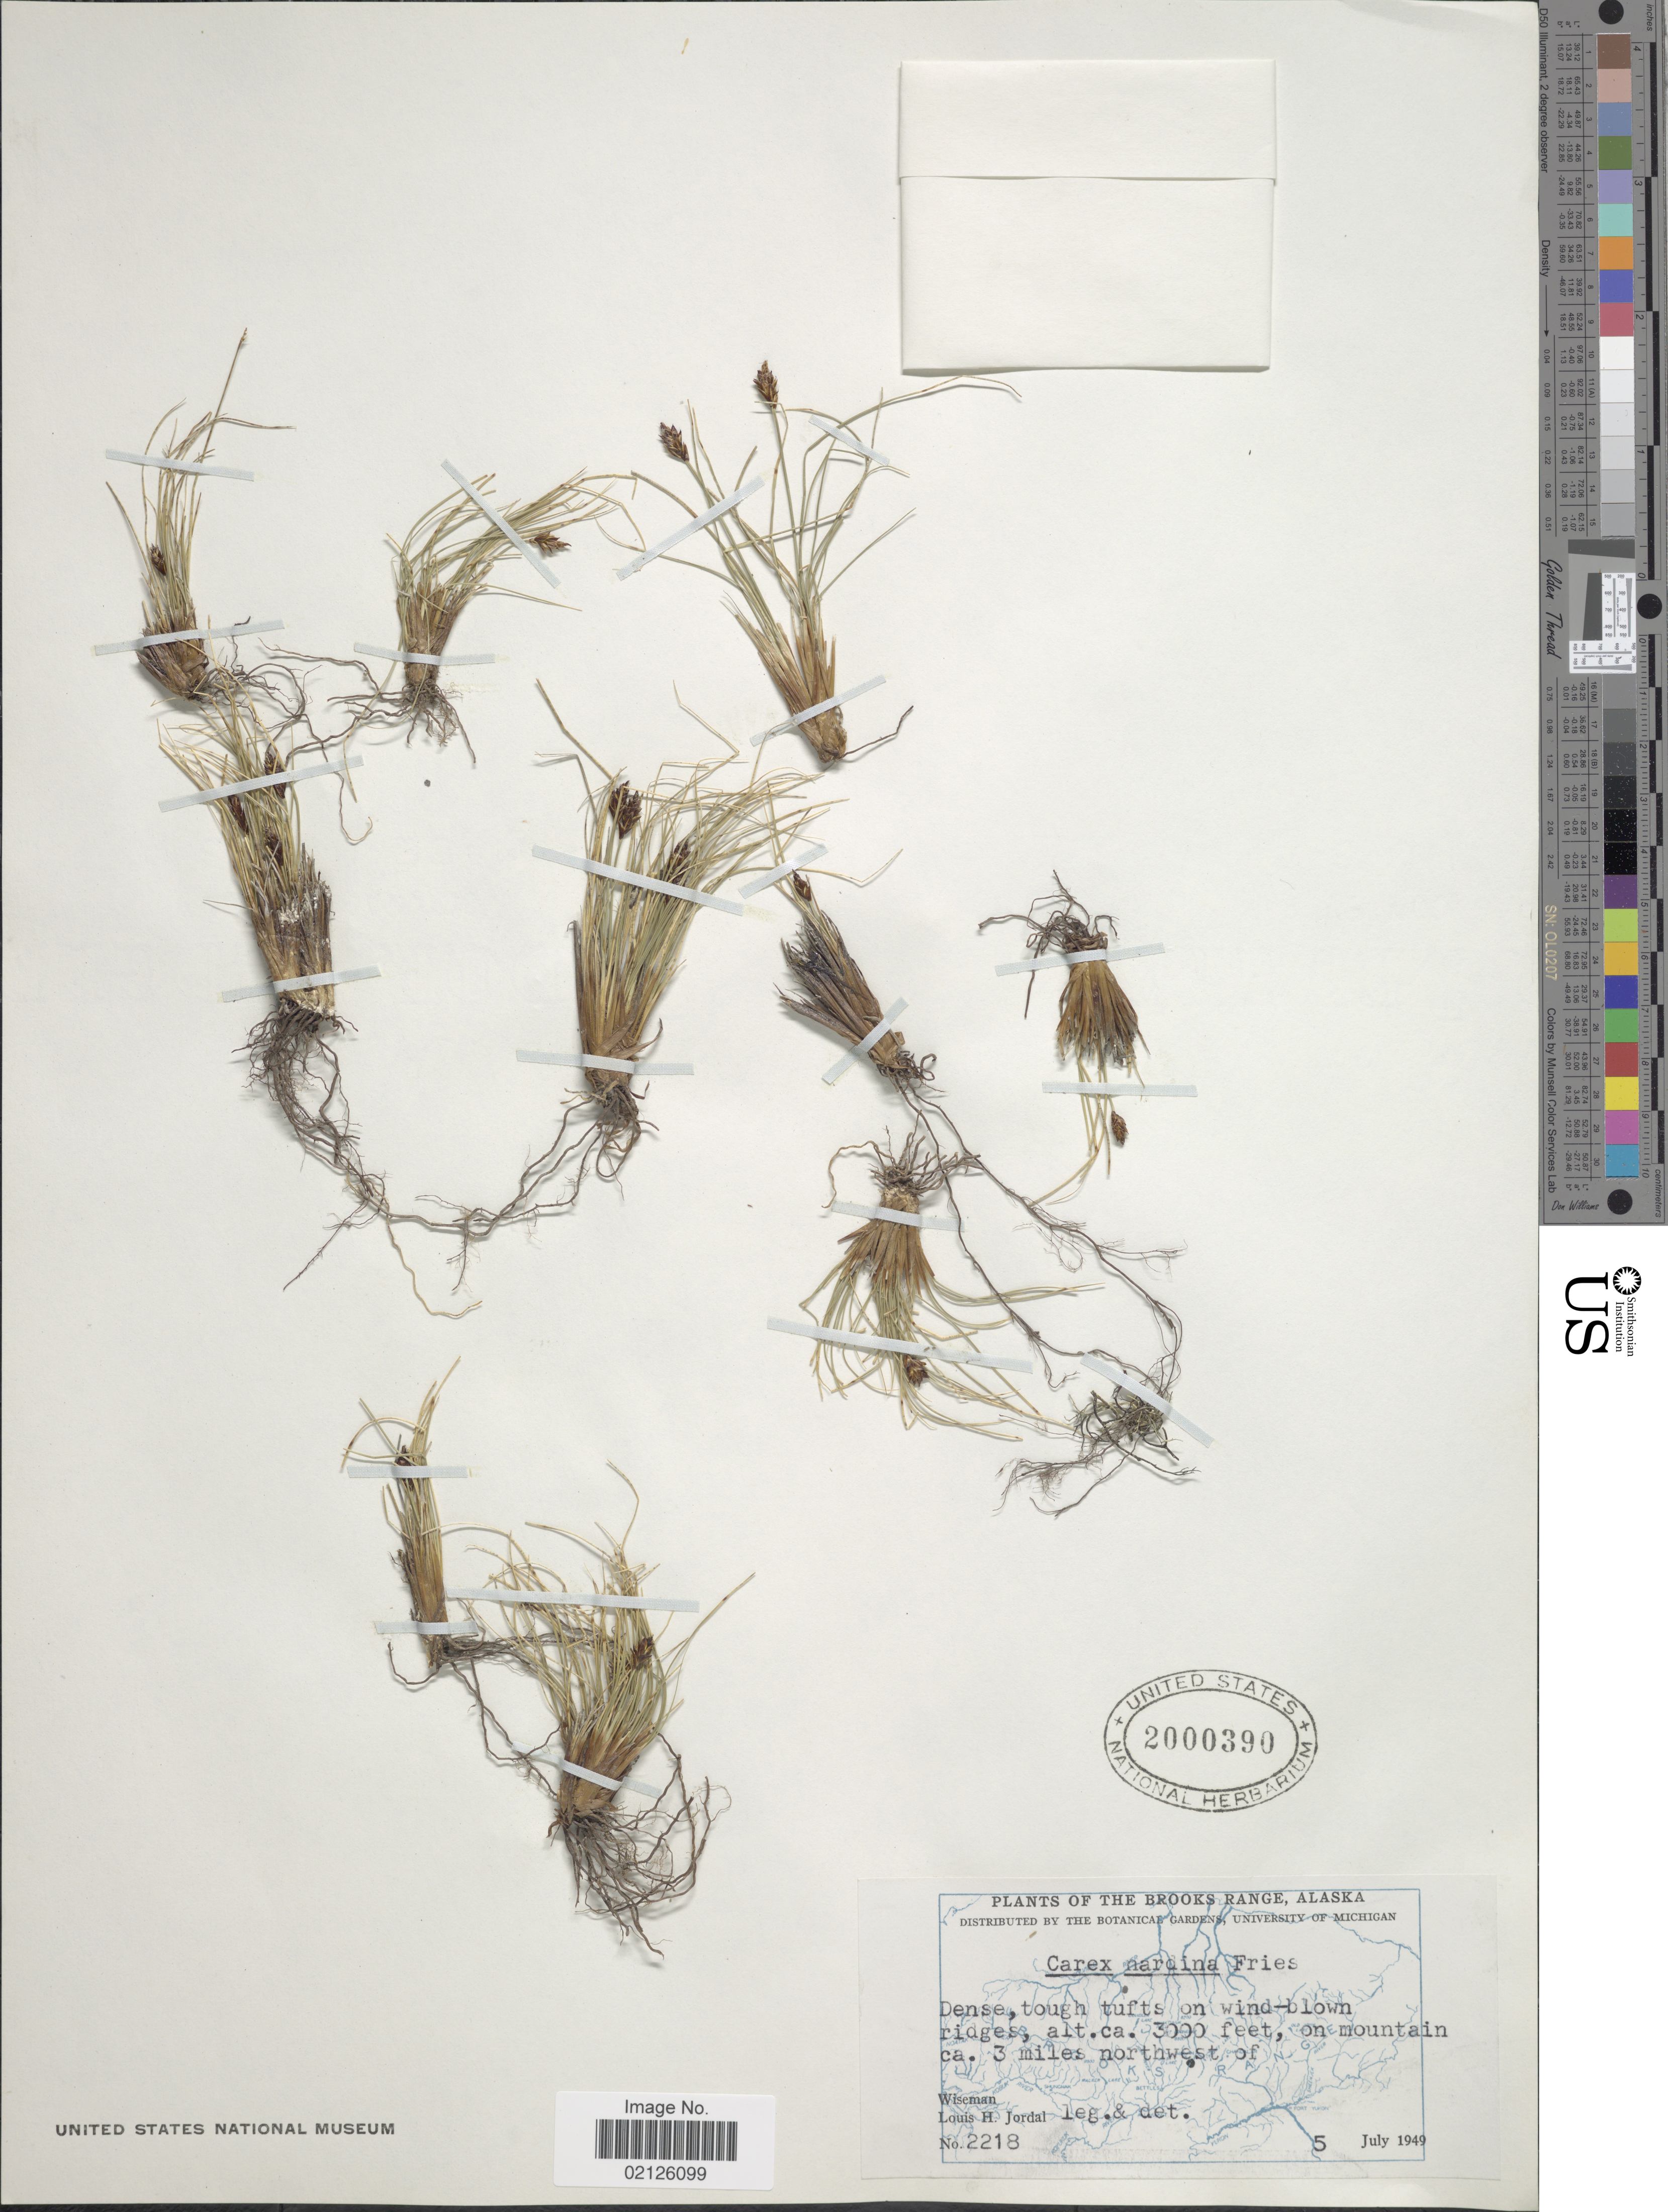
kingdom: Plantae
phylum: Tracheophyta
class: Liliopsida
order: Poales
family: Cyperaceae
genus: Carex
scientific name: Carex nardina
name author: (Hornem.) Fr.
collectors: L. Jordal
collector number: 2218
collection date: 1949-07-05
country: United States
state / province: Alaska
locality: The Brooks Range, on mountain ca. 3 miles northwest of Wiseman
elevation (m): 914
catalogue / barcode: US 2000390